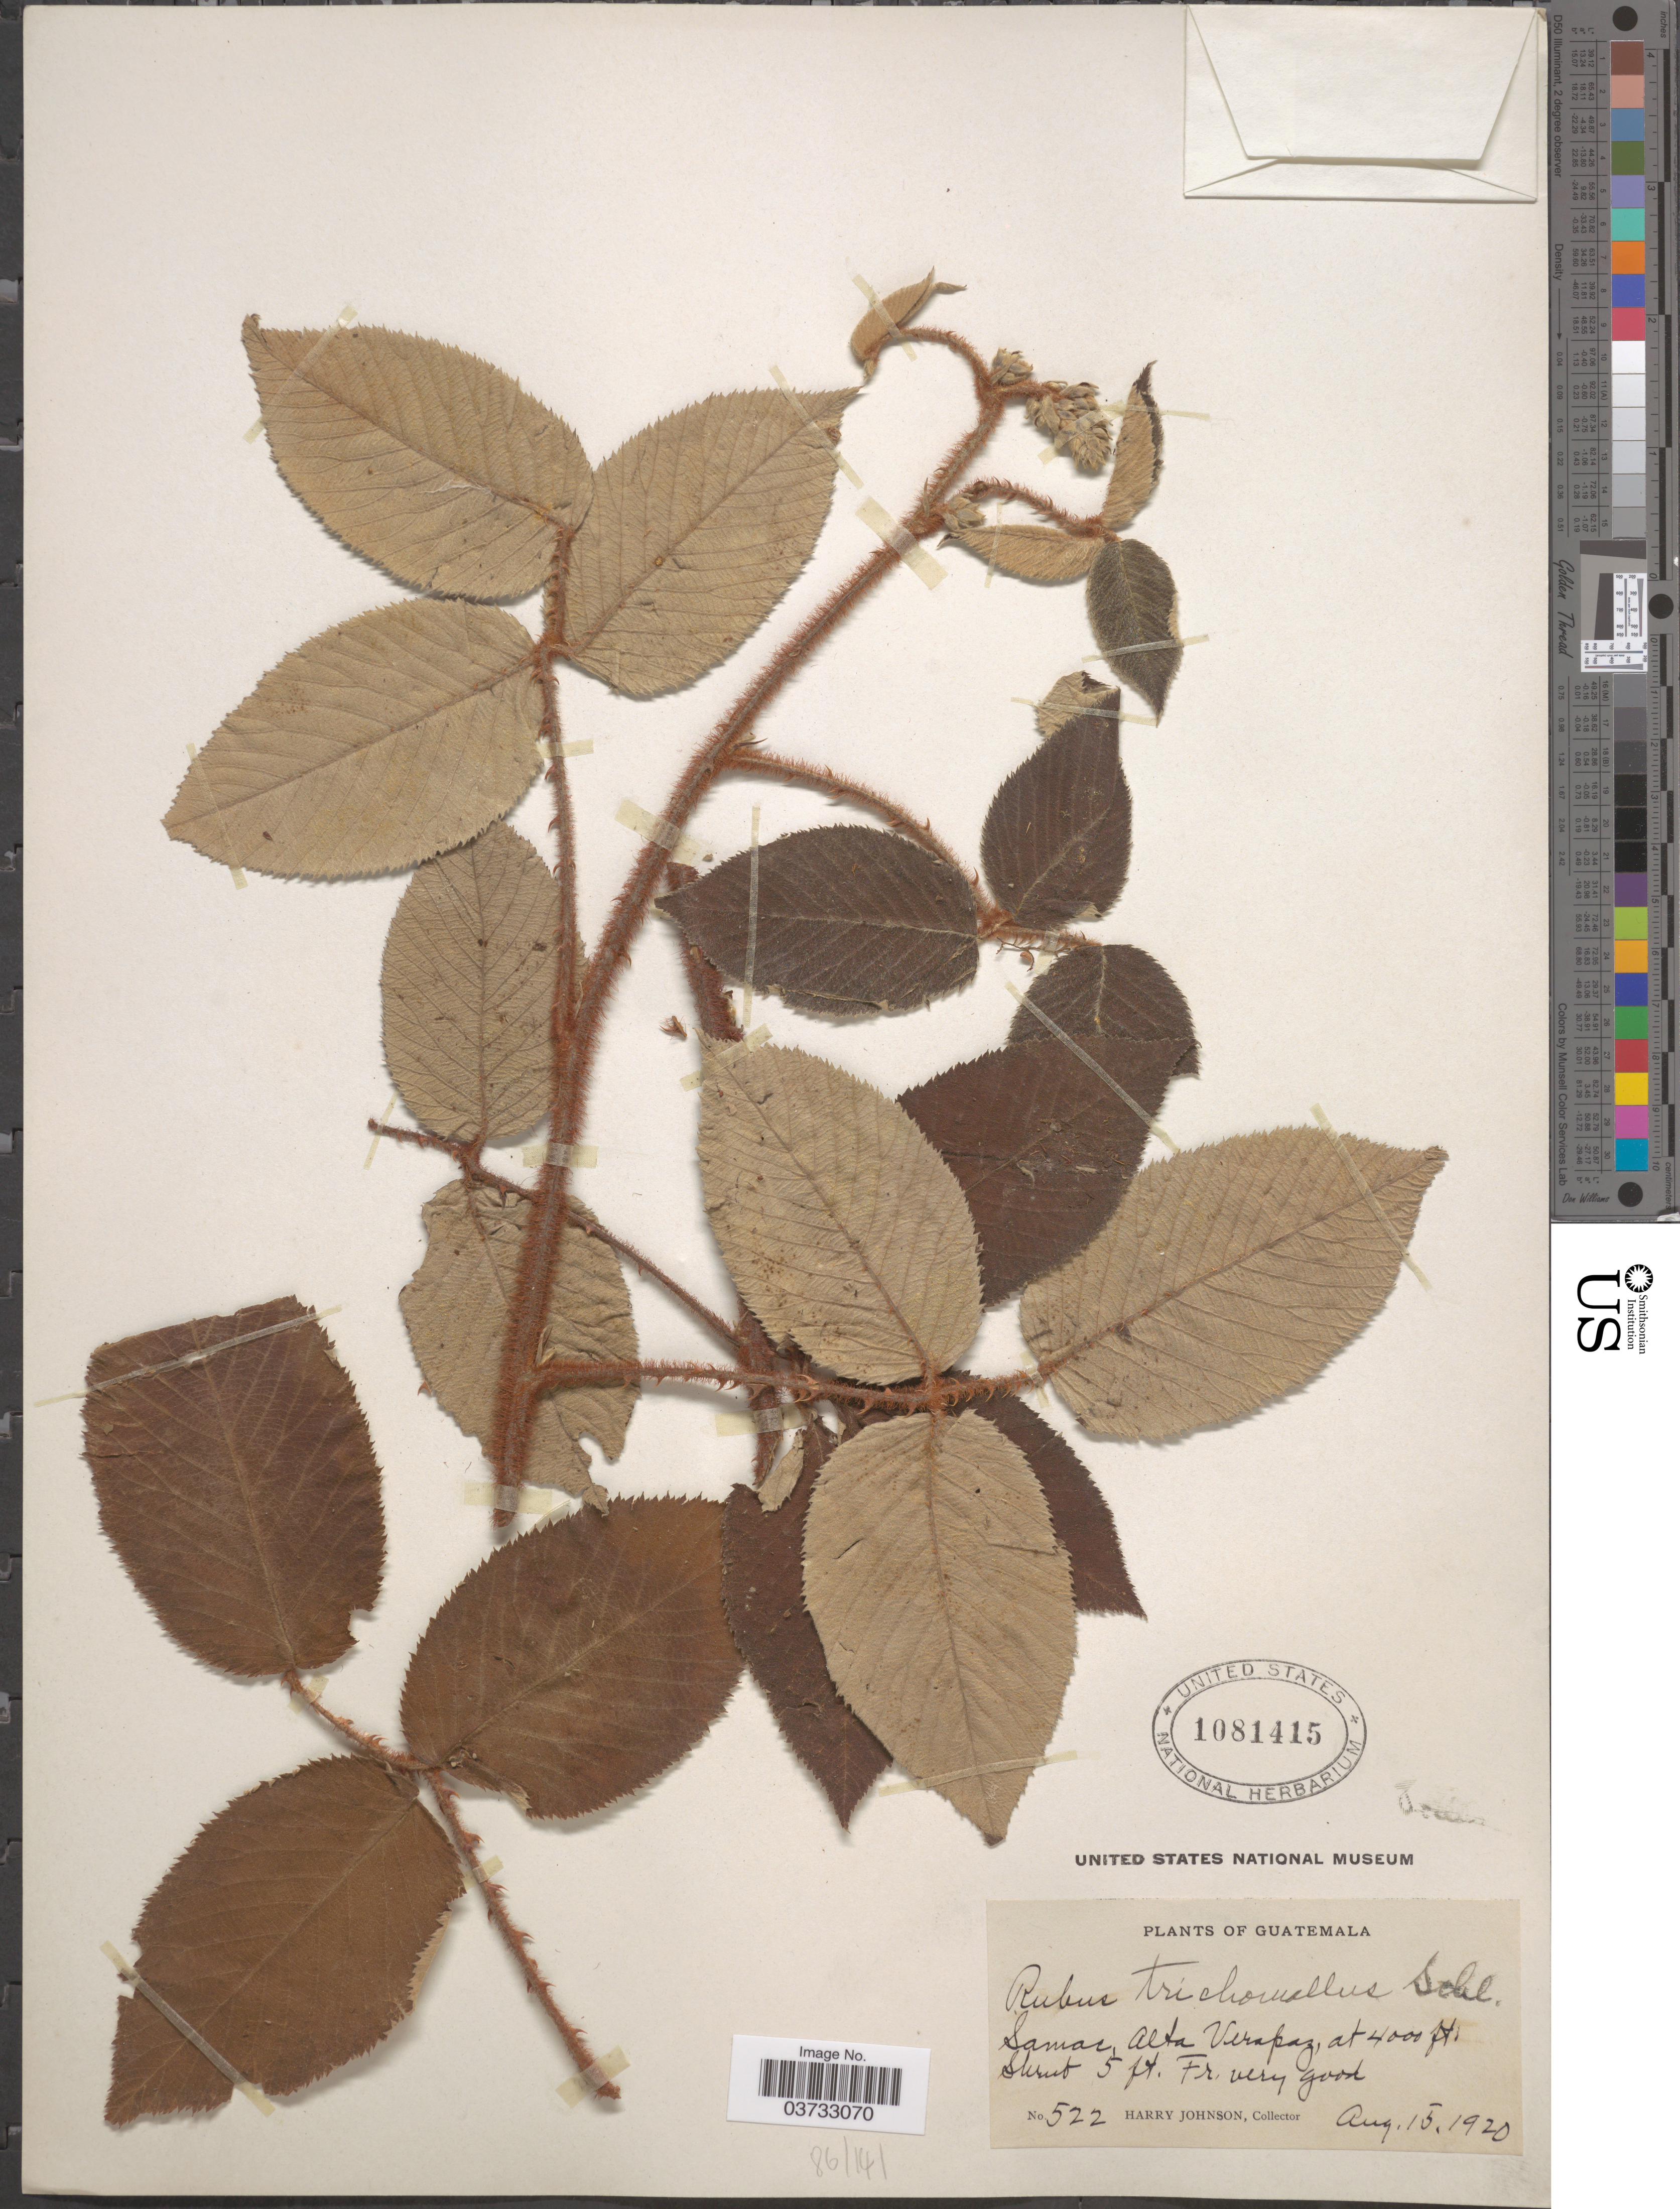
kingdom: Plantae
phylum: Tracheophyta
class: Magnoliopsida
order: Rosales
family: Rosaceae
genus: Rubus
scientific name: Rubus trichomallus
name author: Schltdl.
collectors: H. Johnson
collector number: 522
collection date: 1920-08-15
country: Guatemala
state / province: Alta Verapaz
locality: Samac.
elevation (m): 1219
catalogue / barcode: US 1081415